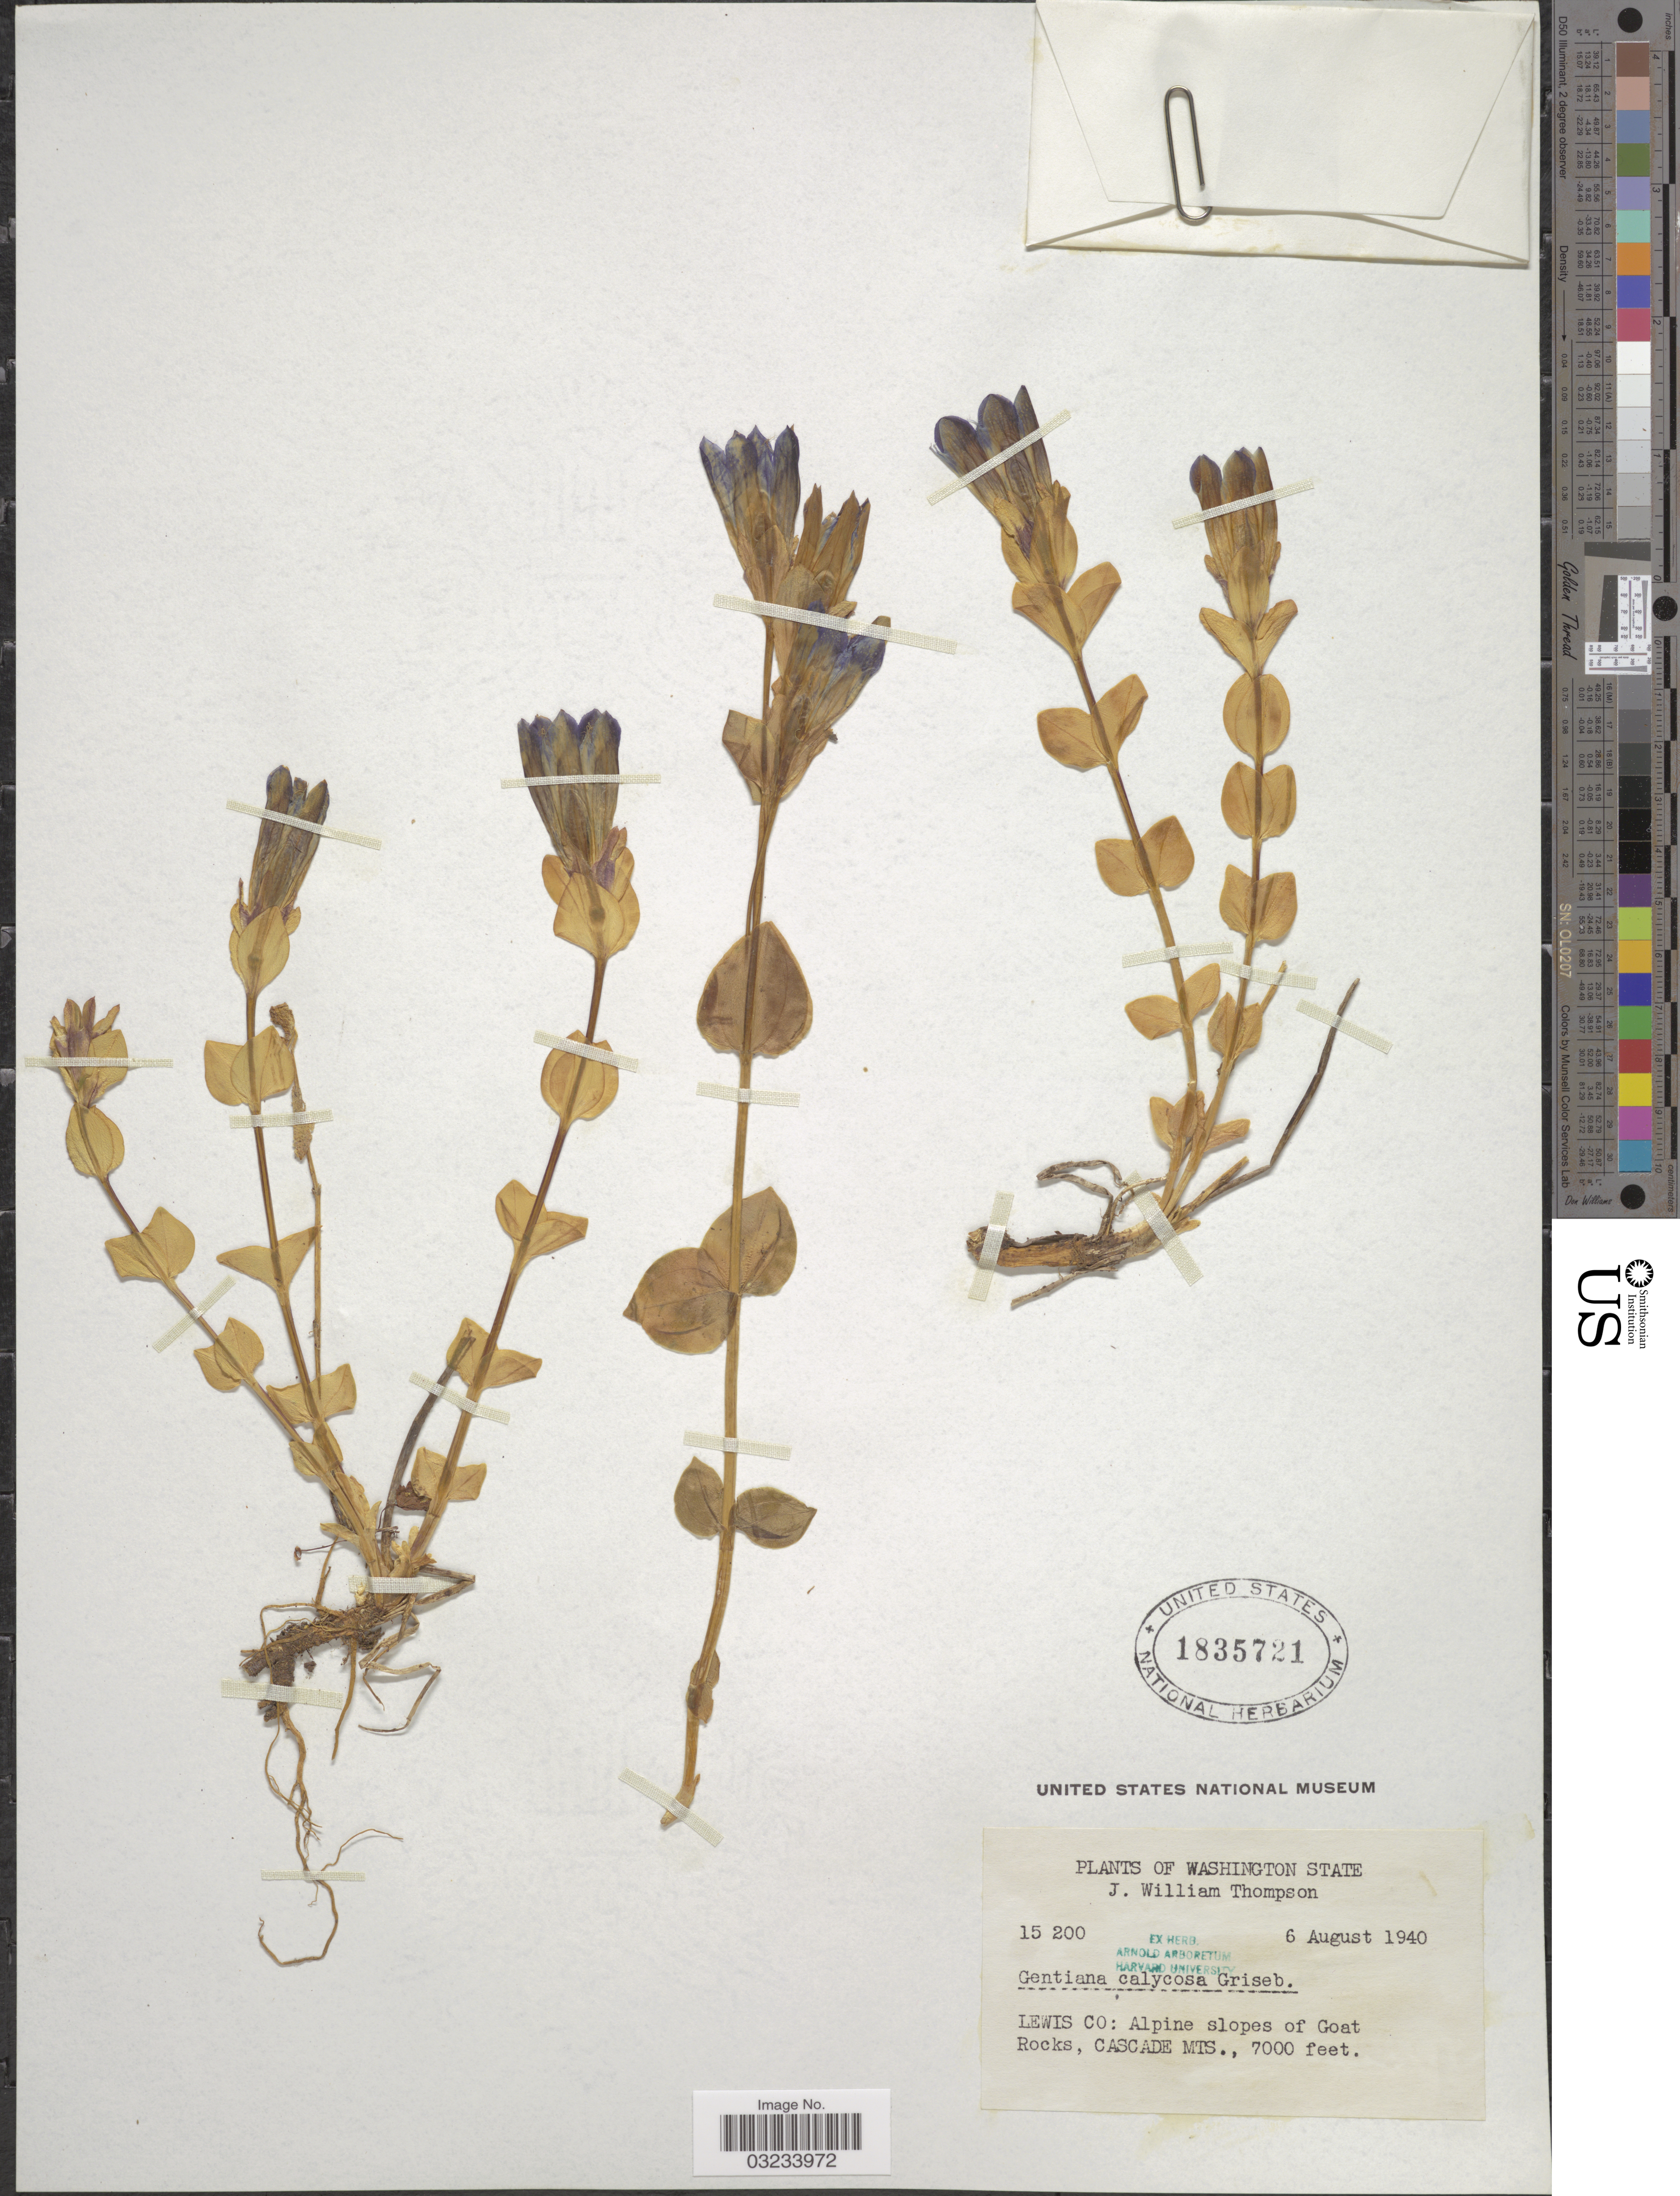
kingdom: Plantae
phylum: Tracheophyta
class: Magnoliopsida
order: Gentianales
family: Gentianaceae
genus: Gentiana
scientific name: Gentiana calycosa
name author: Griseb.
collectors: J. W. Thompson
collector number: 15200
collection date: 1940-08-06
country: United States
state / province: Washington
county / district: Lewis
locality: Lewis Co: Alpine slopes of Goat Rocks, Cascade Mts.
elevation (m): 2134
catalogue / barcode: US 1835721